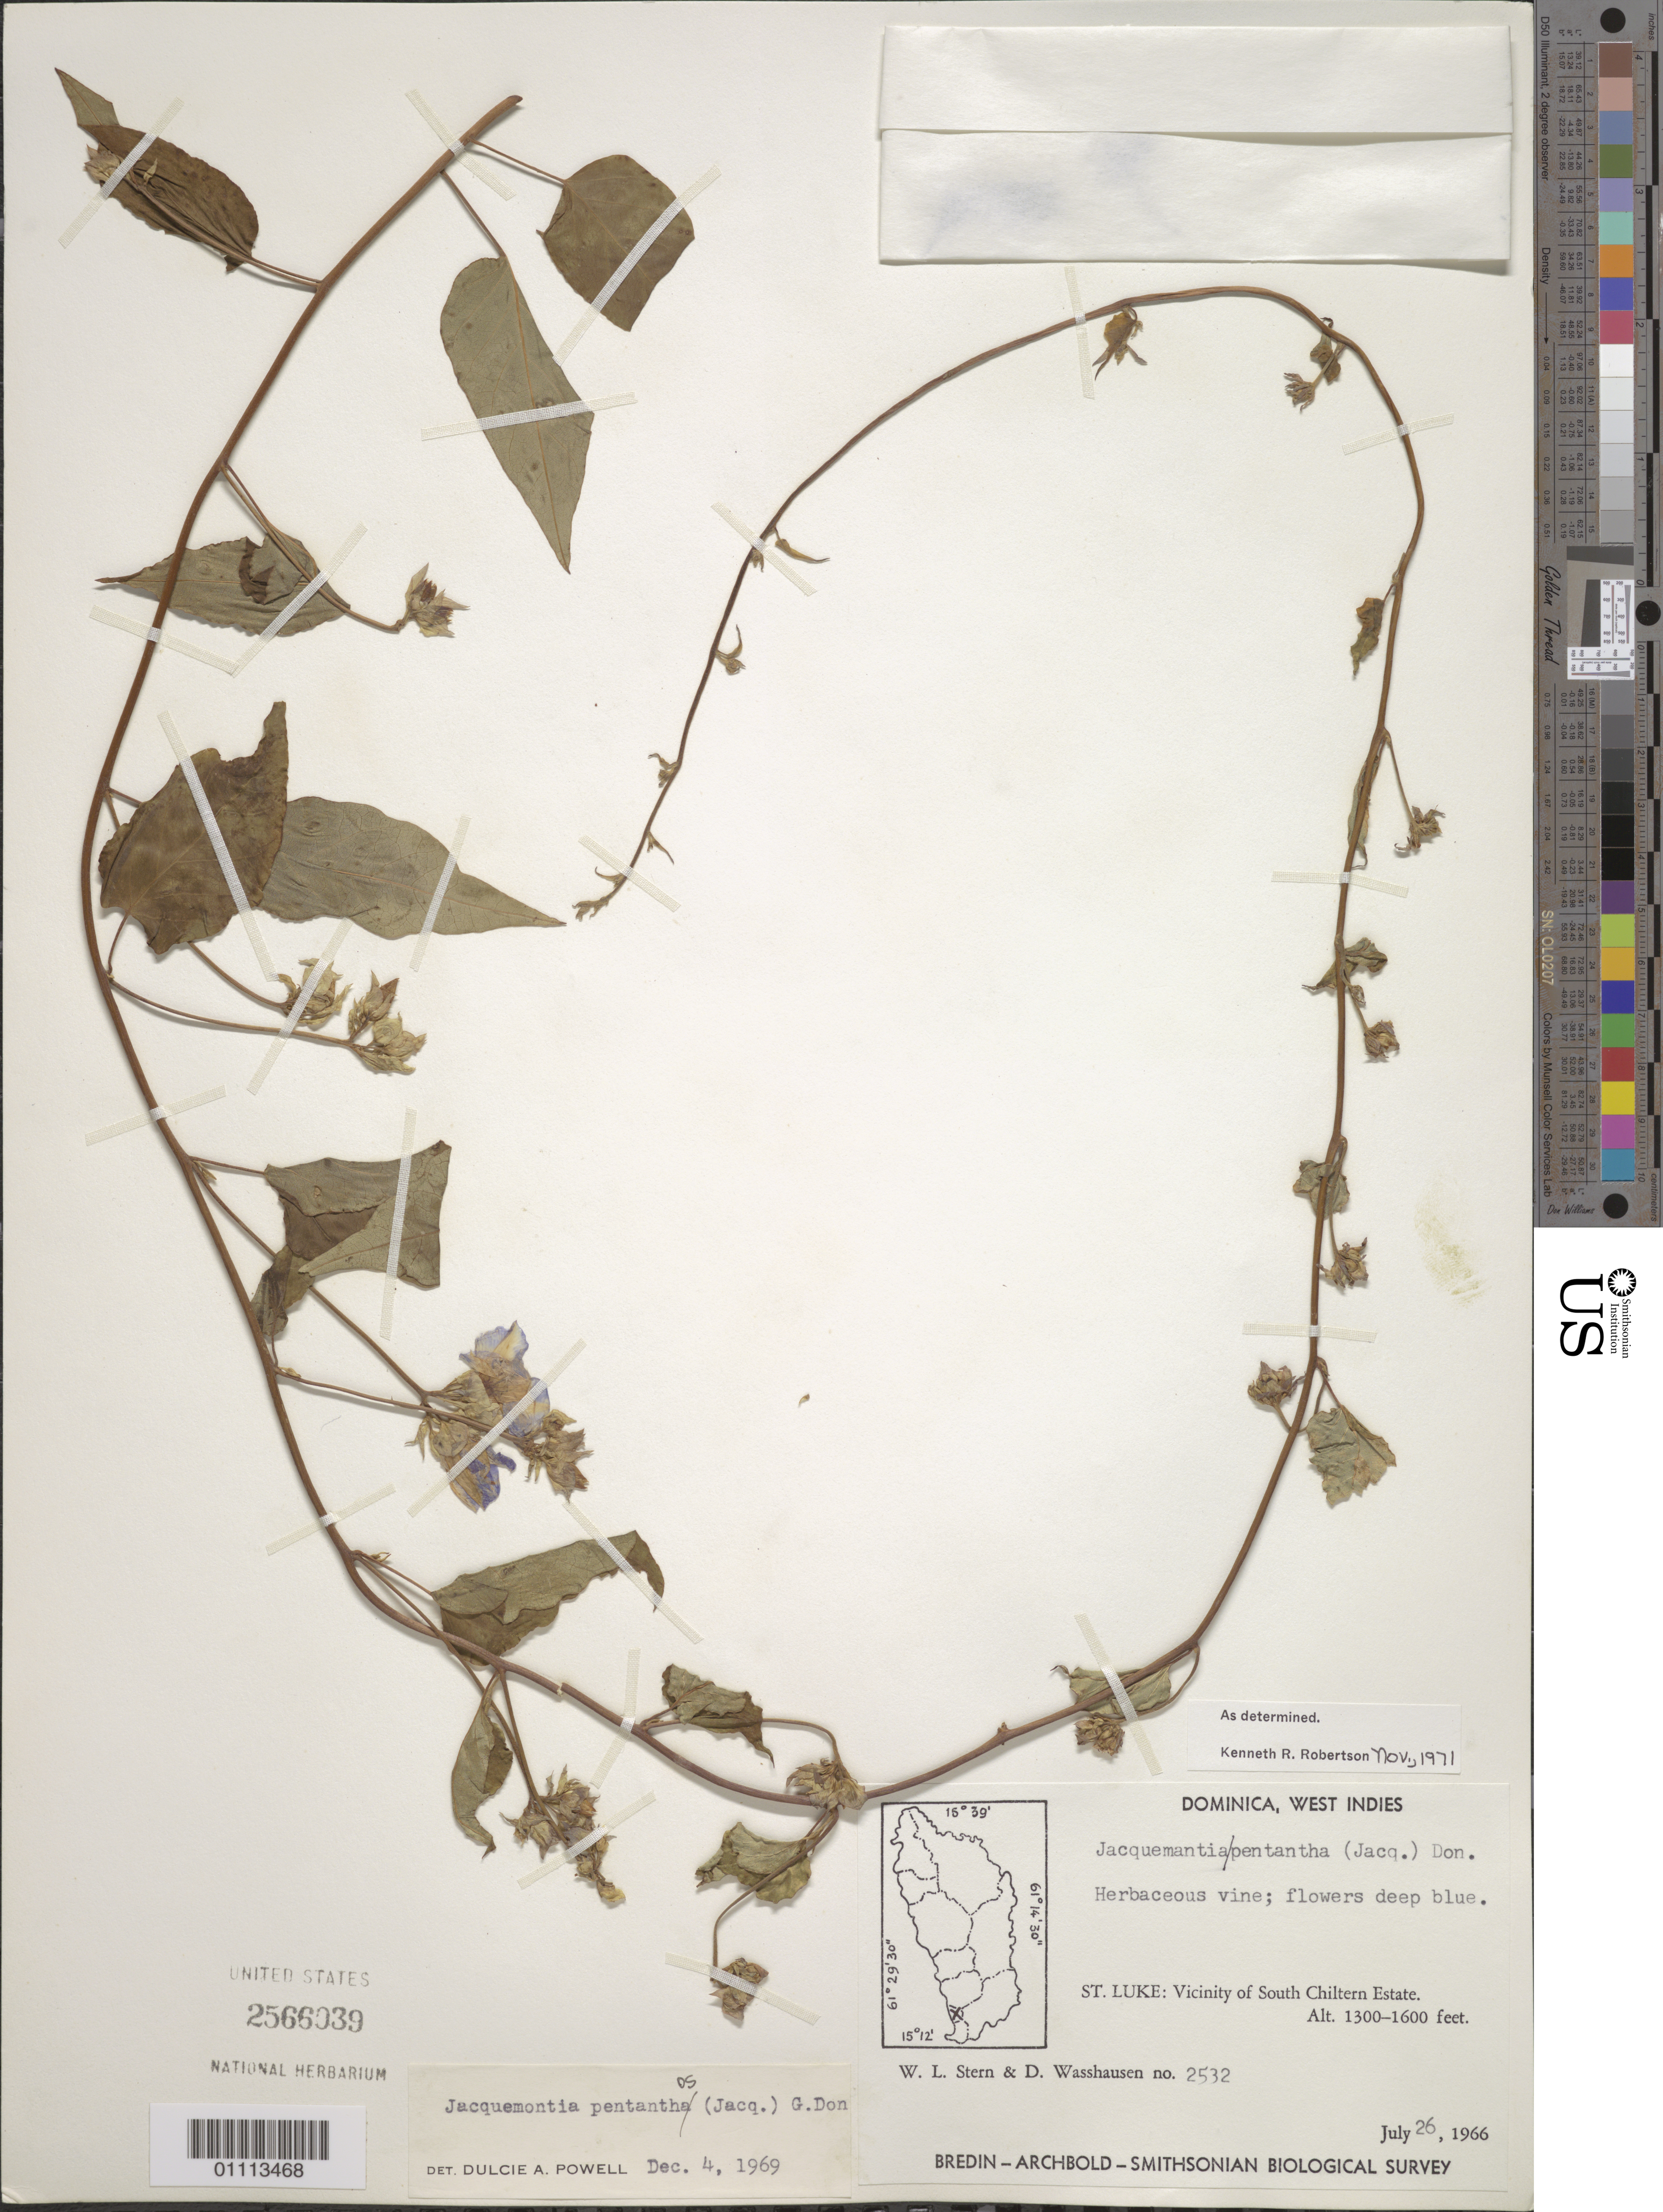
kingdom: Plantae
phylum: Tracheophyta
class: Magnoliopsida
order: Solanales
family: Convolvulaceae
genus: Jacquemontia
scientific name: Jacquemontia pentanthos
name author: (Jacq.) G. Don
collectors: W. L. Stern & D. C. Wasshausen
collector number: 2532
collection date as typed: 26 Jul 1966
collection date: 1966-07-26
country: Dominica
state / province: St. Luke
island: Dominica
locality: Vicinity of South Chiltern Estate.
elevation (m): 396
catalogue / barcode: US 2566039